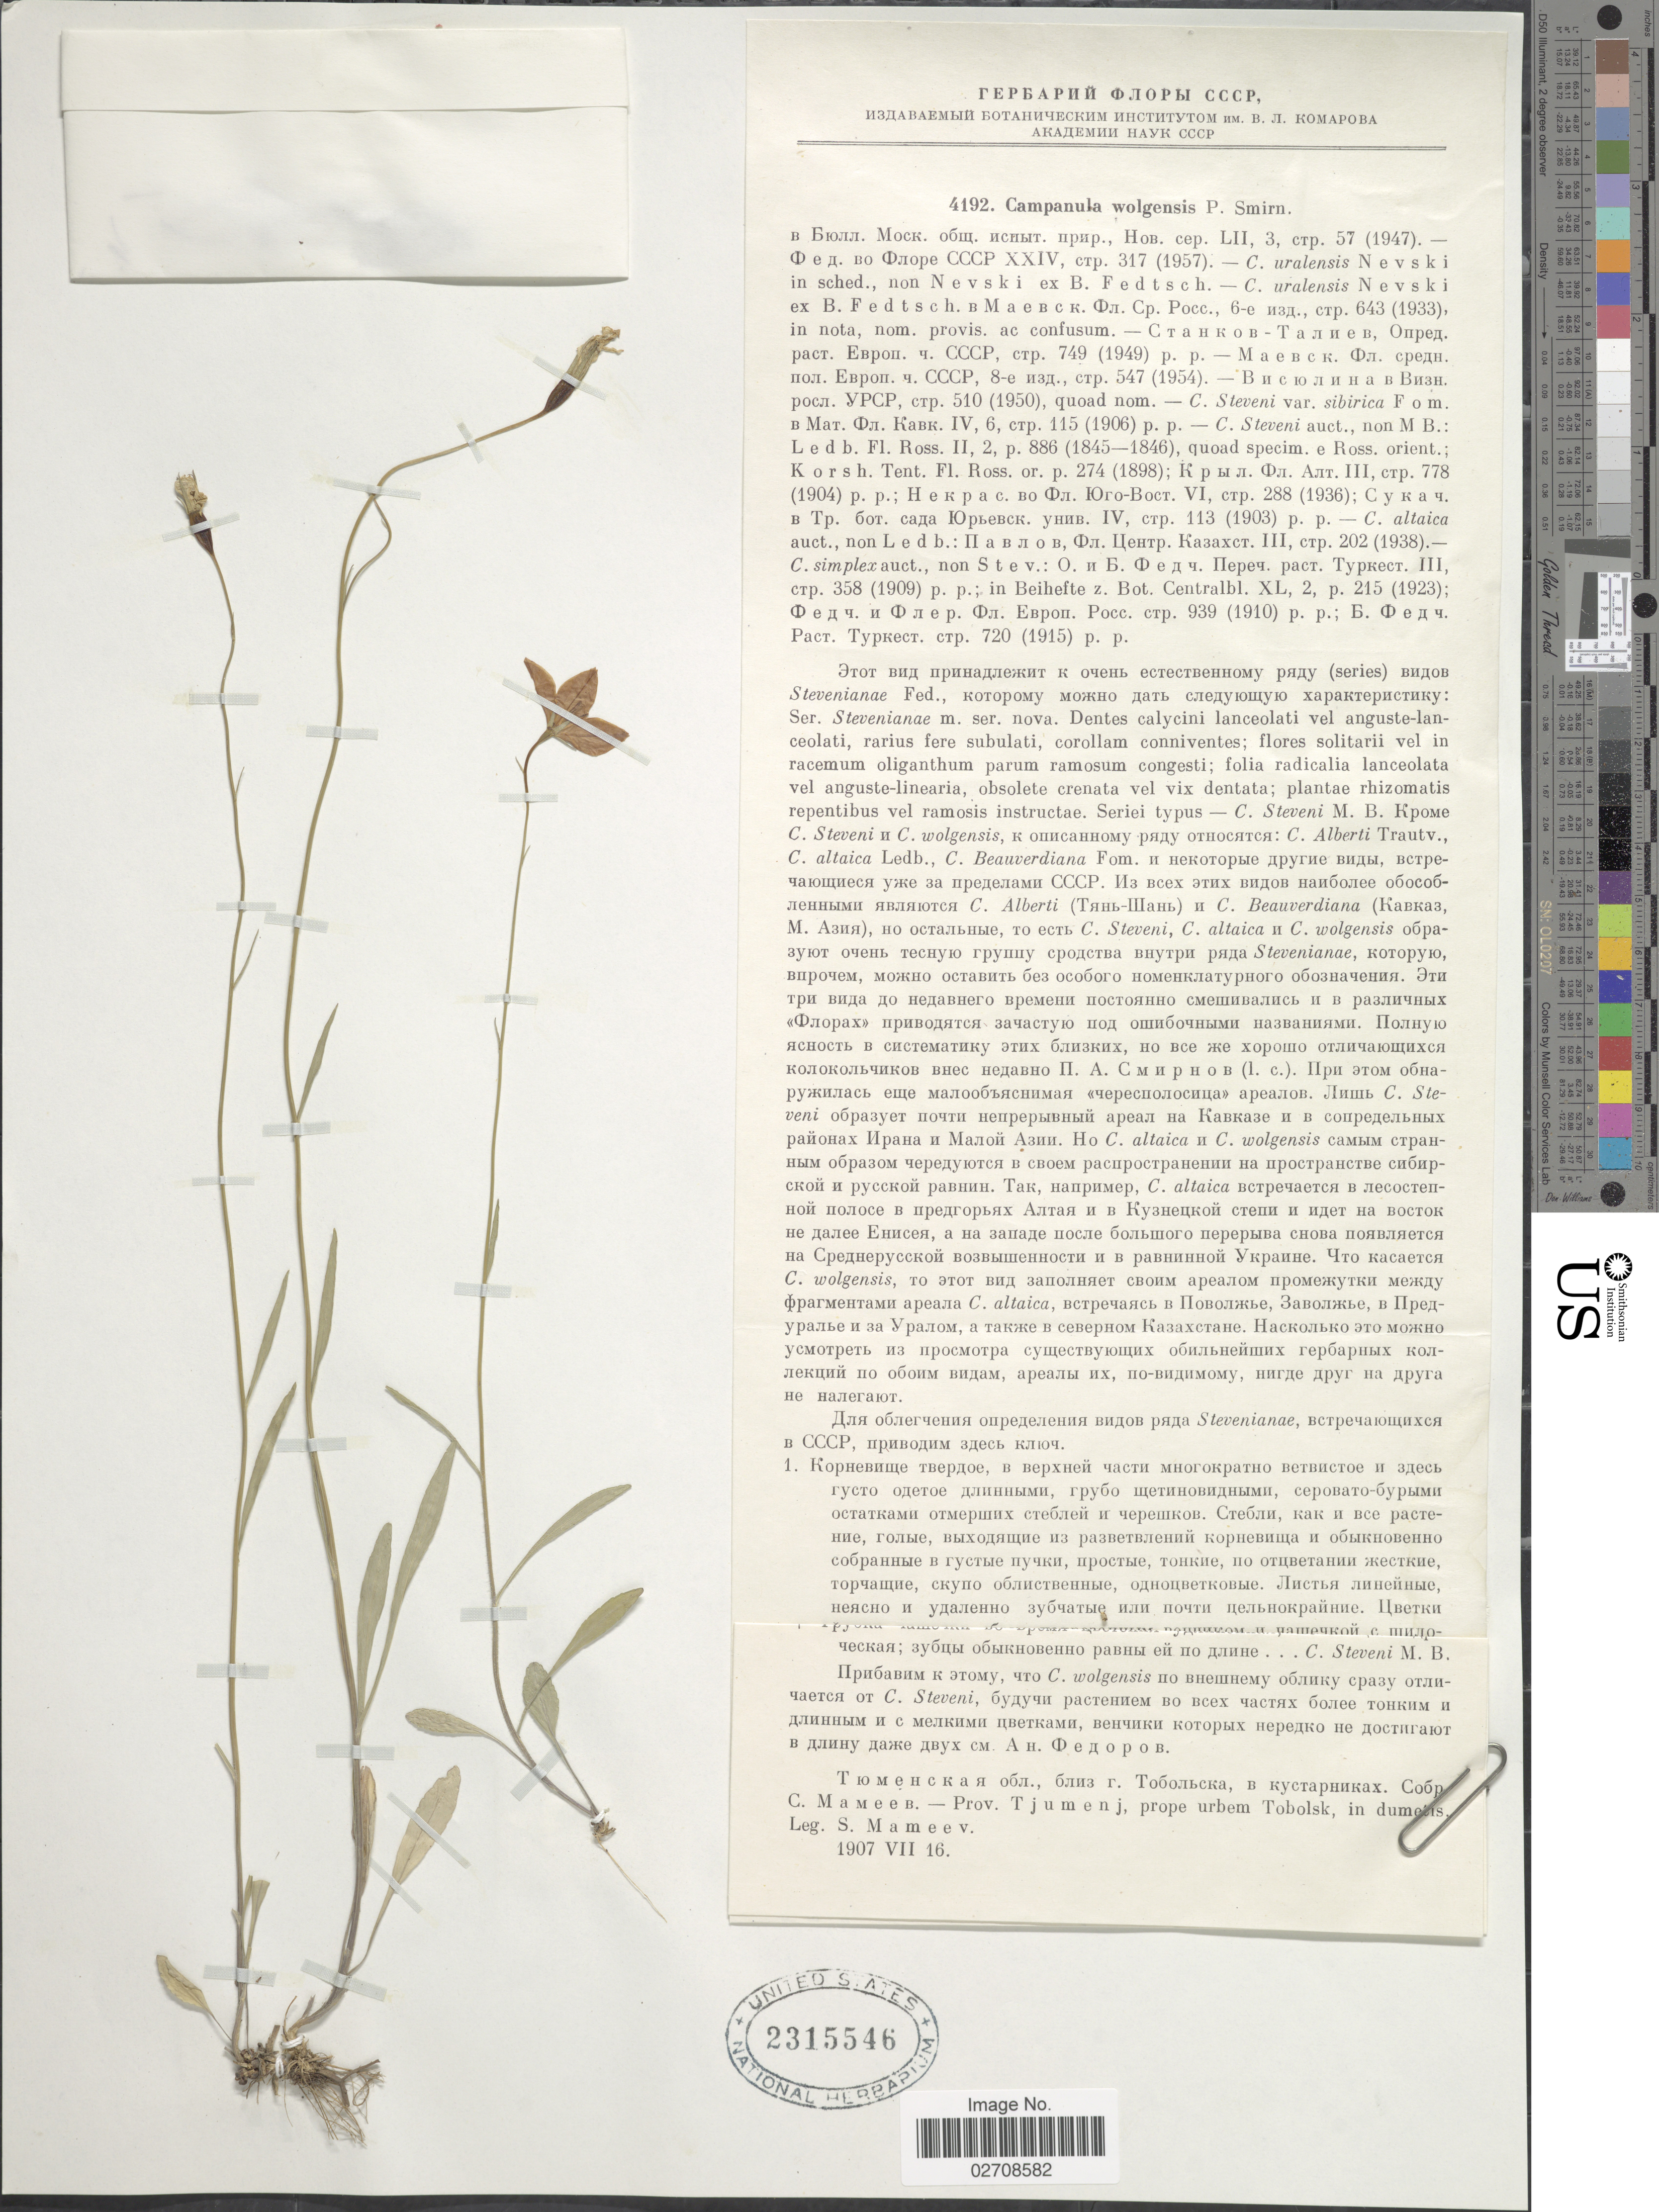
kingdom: Plantae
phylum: Tracheophyta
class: Magnoliopsida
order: Asterales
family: Campanulaceae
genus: Campanula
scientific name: Campanula wolgensis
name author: P.A. Smirn.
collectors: S. Mameev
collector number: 4192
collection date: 1907-07-16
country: Russian Federation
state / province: Tyumen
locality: Prov. Tjumen, prope urbem Tobolsk, in dumens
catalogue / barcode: US 2315546